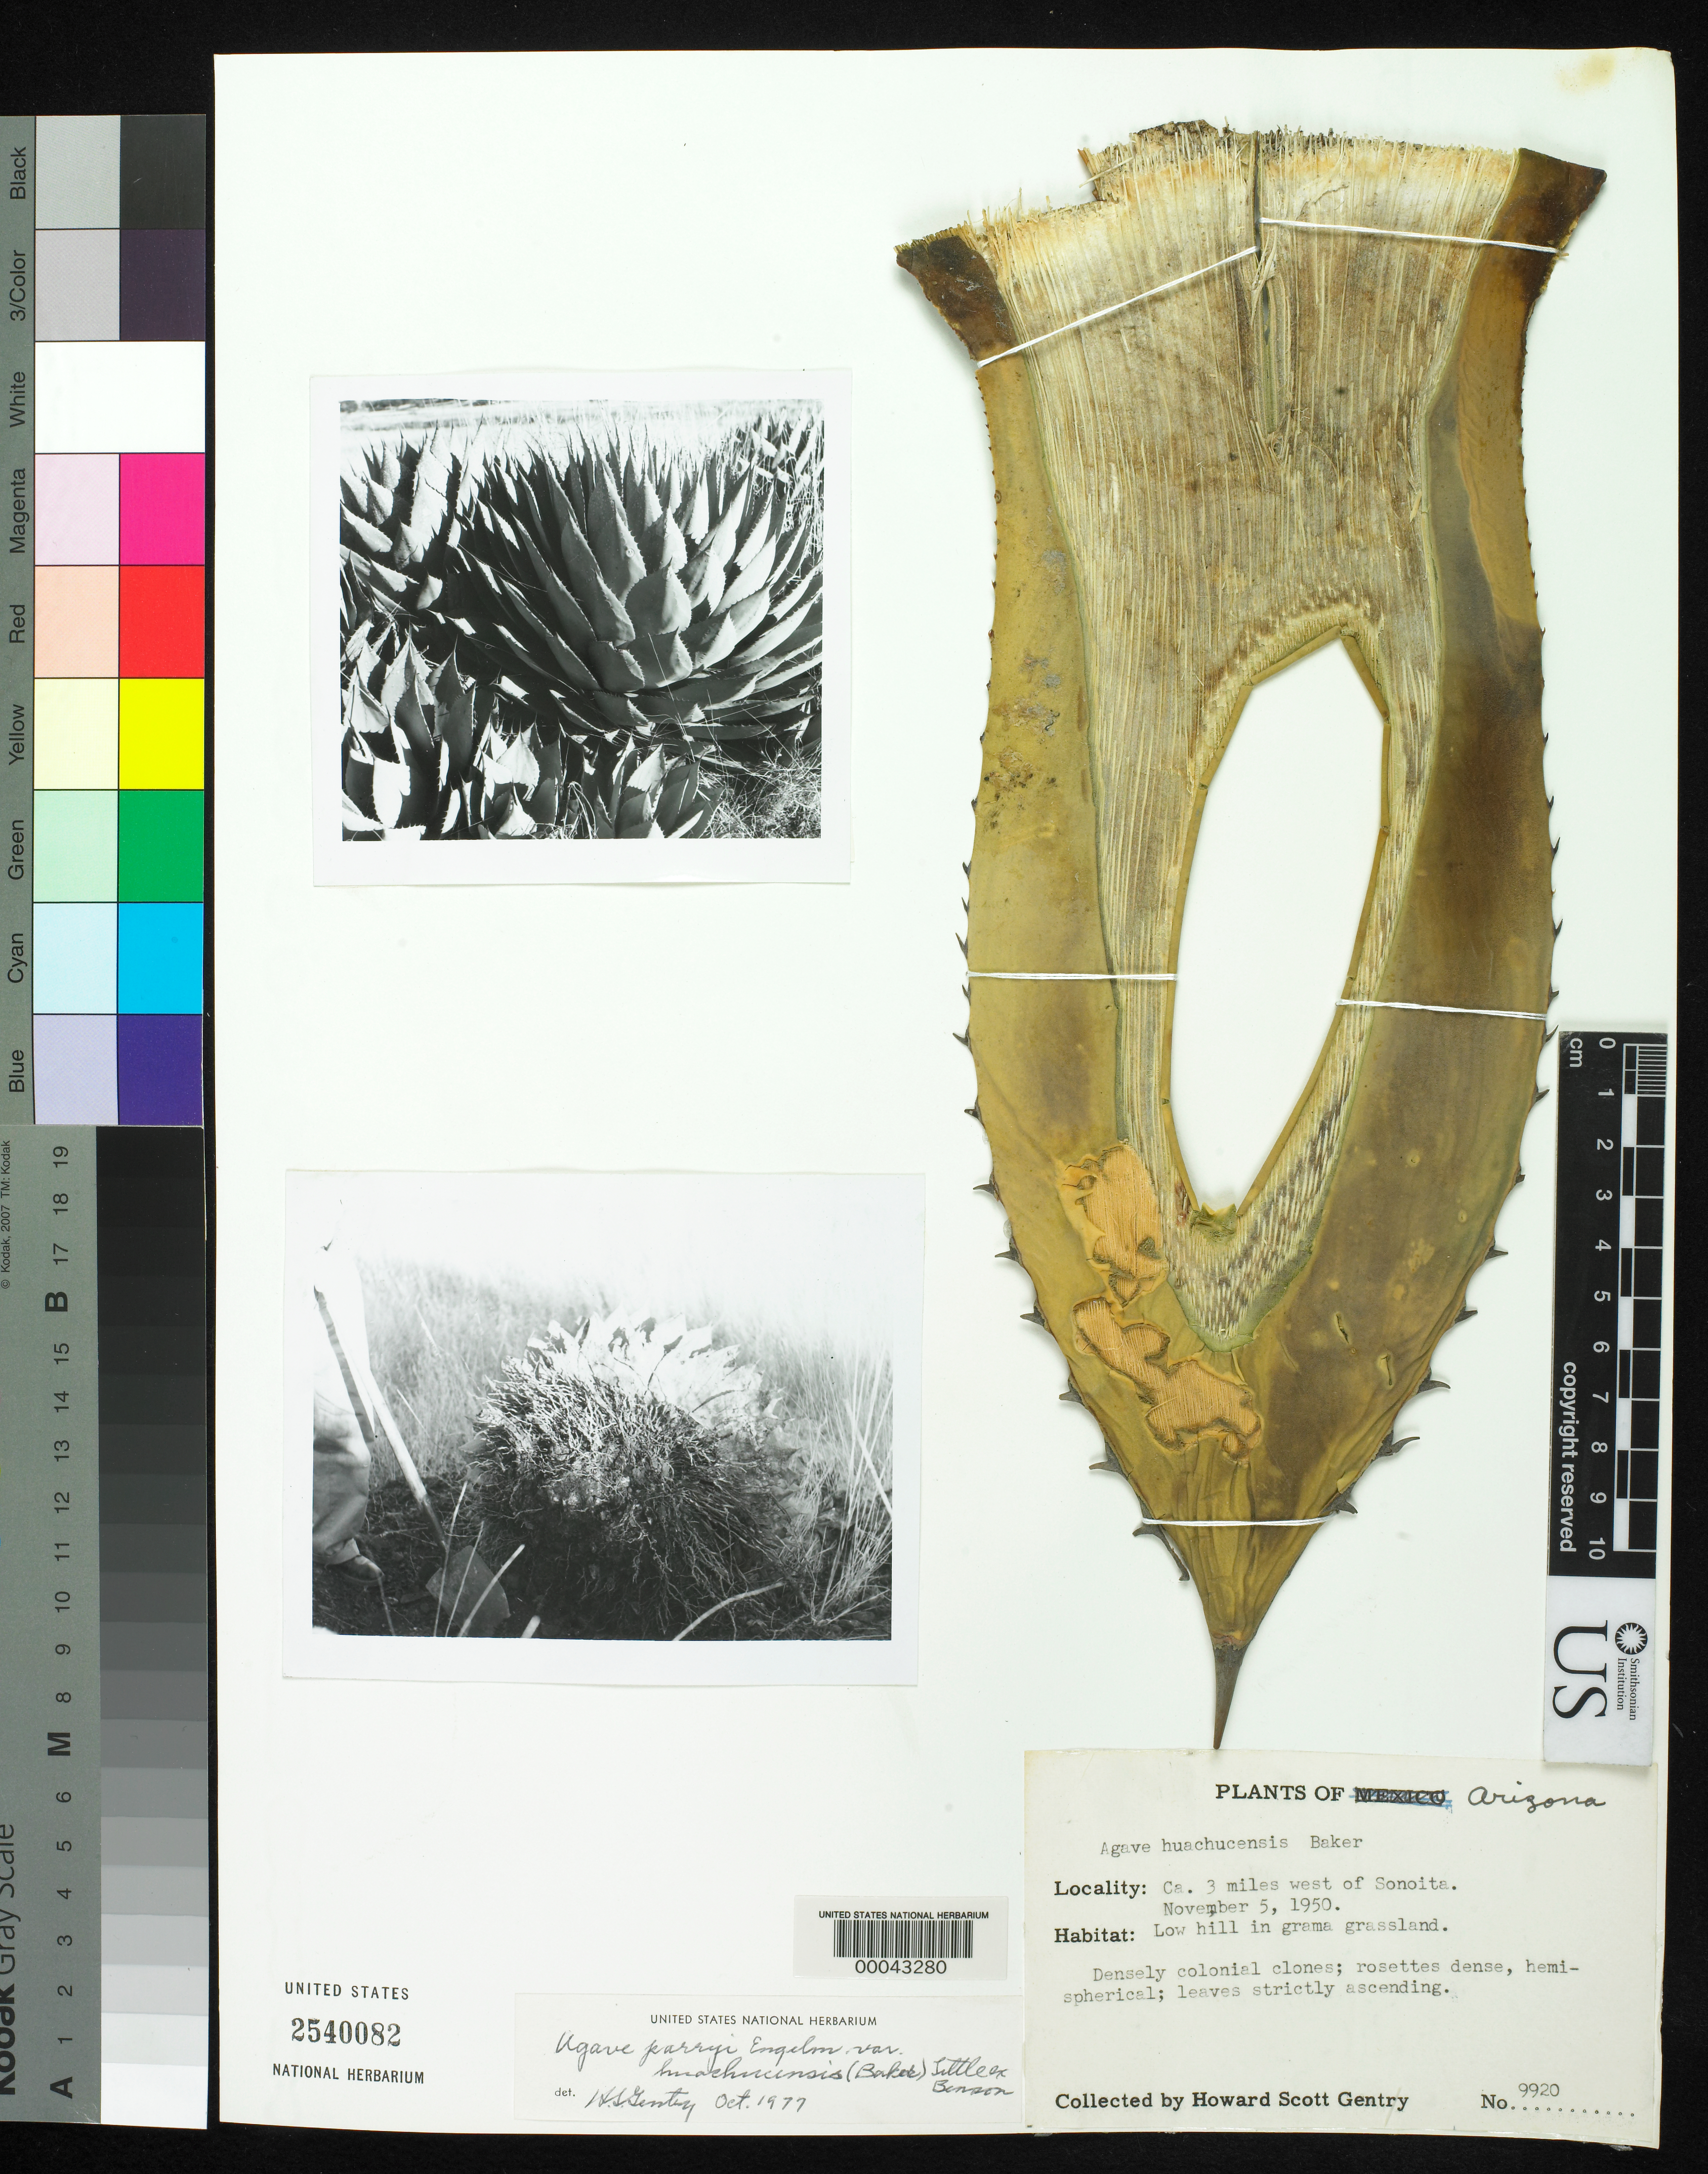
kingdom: Plantae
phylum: Tracheophyta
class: Liliopsida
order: Asparagales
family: Asparagaceae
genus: Agave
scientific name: Agave parryi var. huachucensis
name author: (Baker) Little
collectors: H. S. Gentry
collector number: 9920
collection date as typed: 05 Nov 1950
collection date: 1950-11-05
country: United States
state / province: Arizona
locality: Ca 3 mi w of sonoita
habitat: Low hill in grama grassland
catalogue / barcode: US 2540082